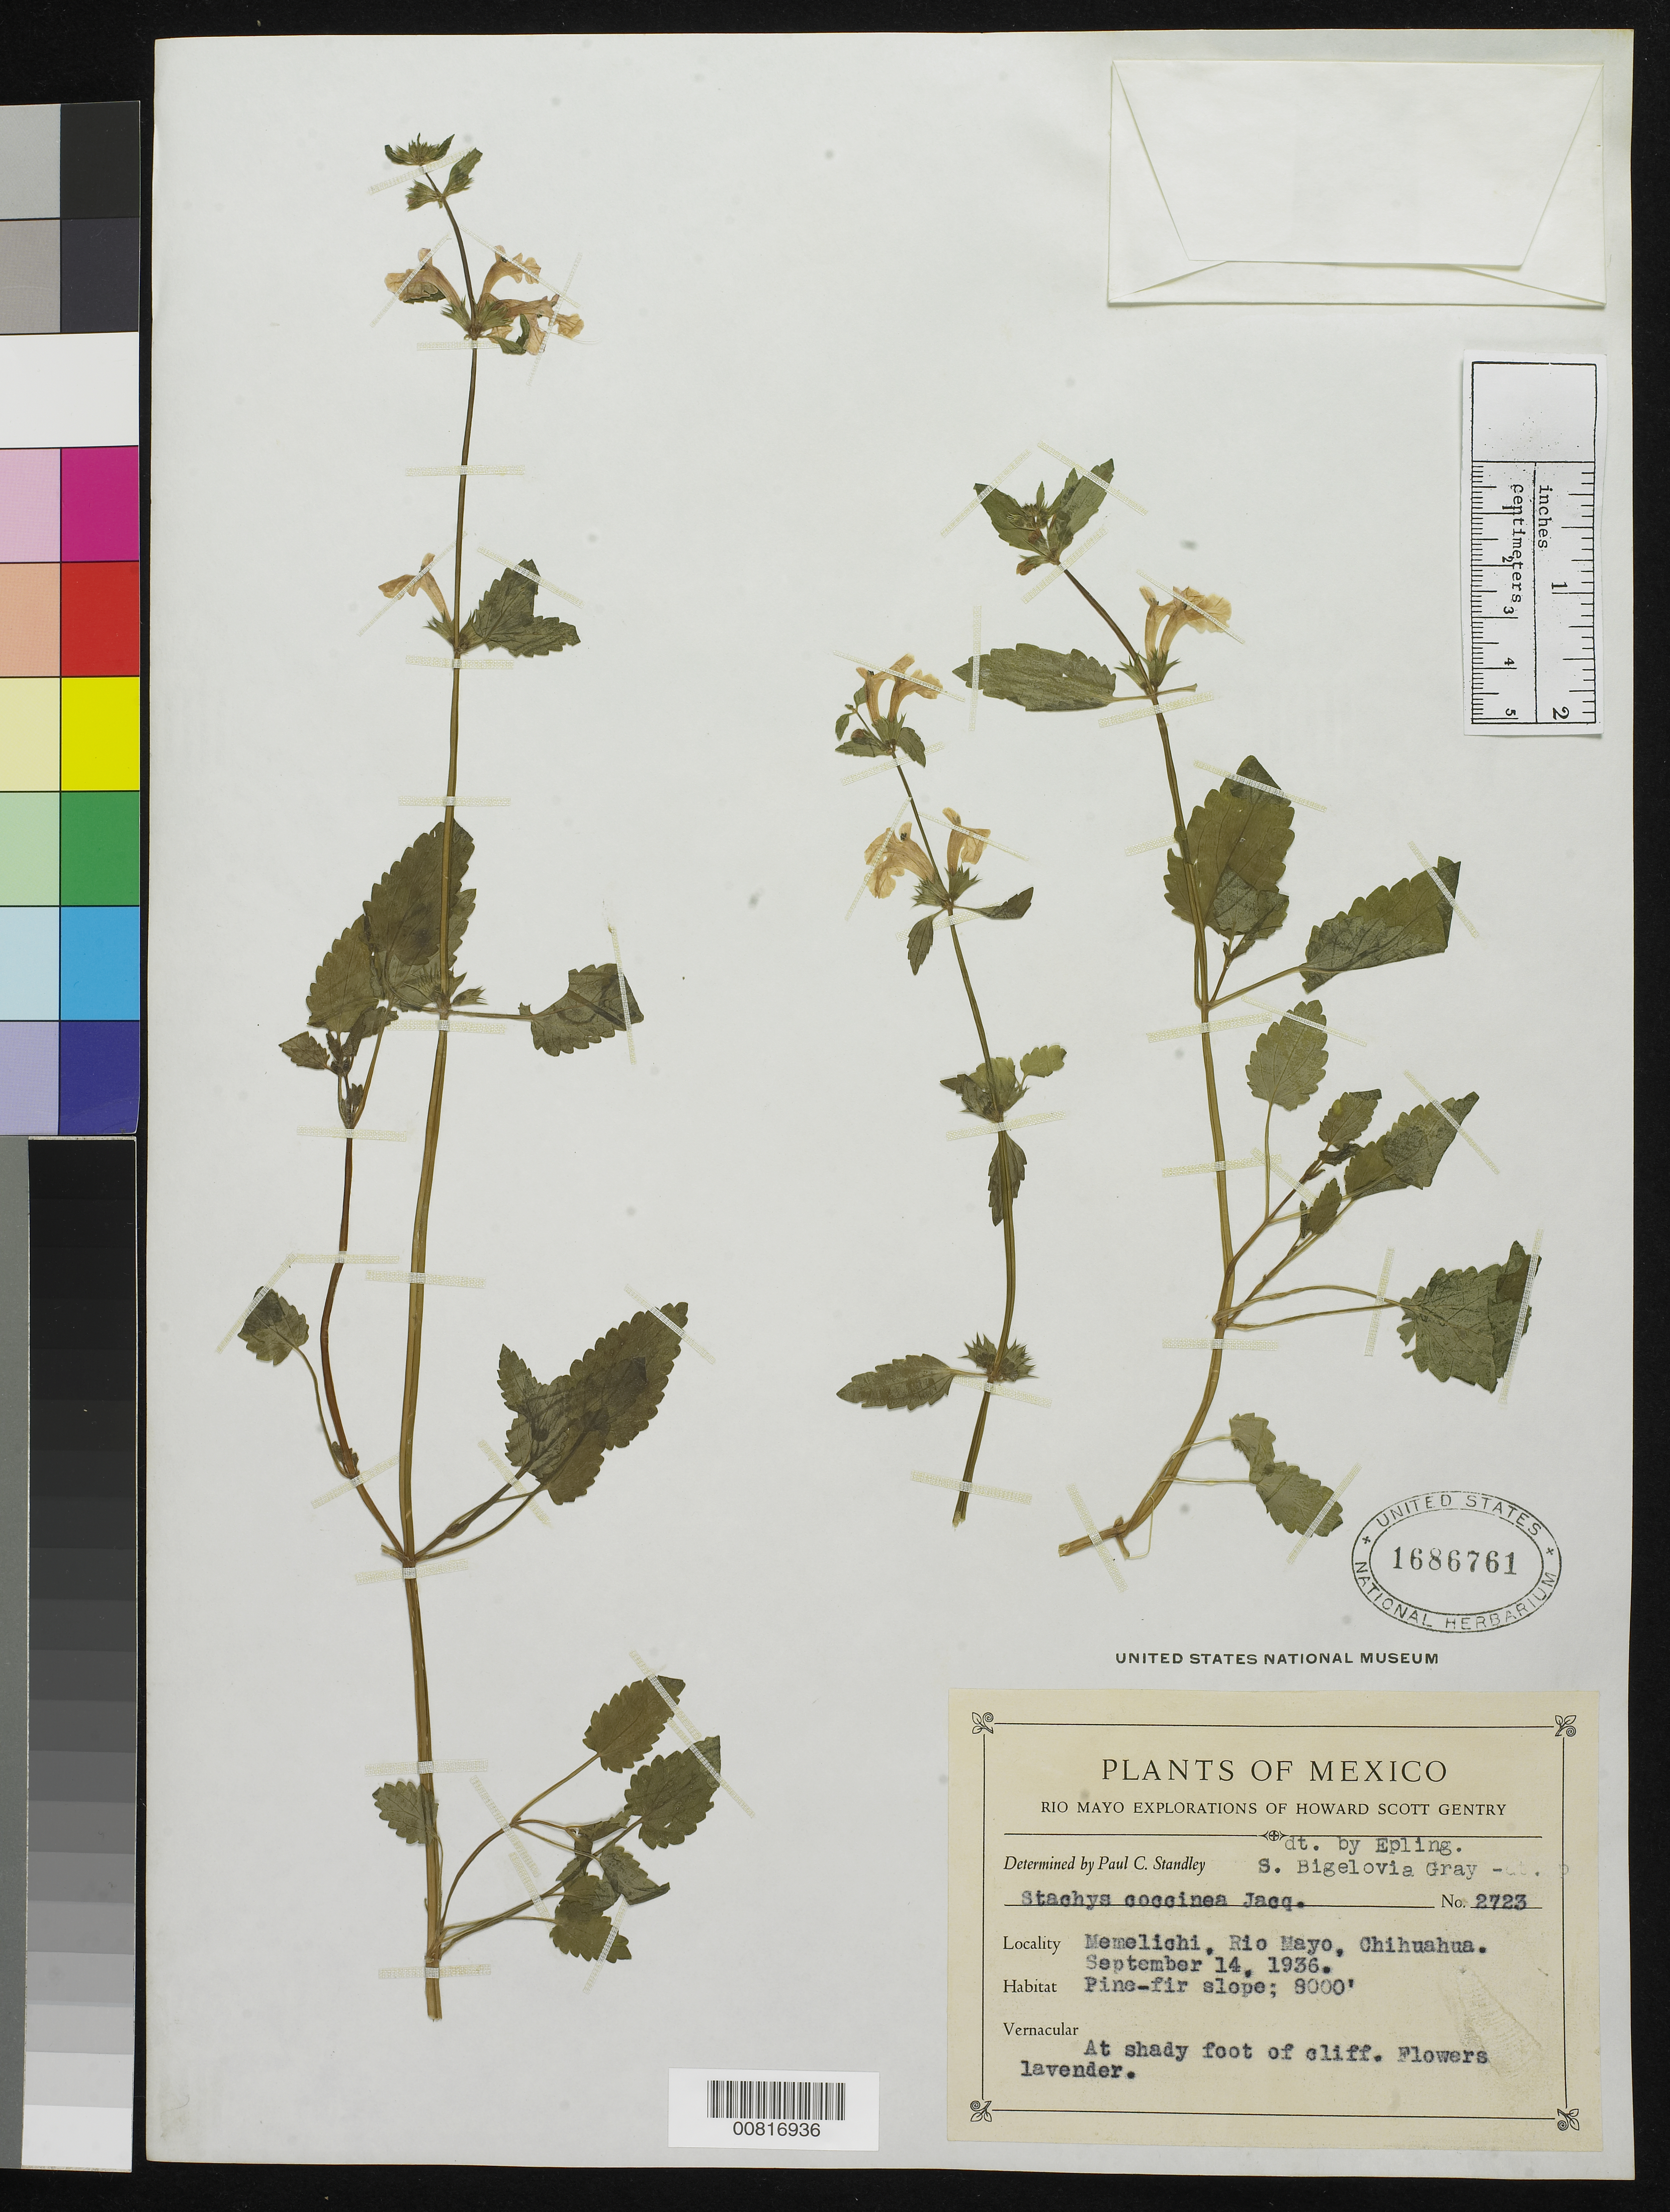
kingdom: Plantae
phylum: Tracheophyta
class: Magnoliopsida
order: Lamiales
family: Lamiaceae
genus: Stachys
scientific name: Stachys coccinea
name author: Ortega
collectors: H. S. Gentry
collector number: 2723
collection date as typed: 14 Sep 1936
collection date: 1936-09-14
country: Mexico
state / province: Chihuahua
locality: Memelichi, Rio Mayo, Chihuahua.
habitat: Pine-Fir slope. At shady foot of cliff.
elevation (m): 2438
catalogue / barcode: US 1686761